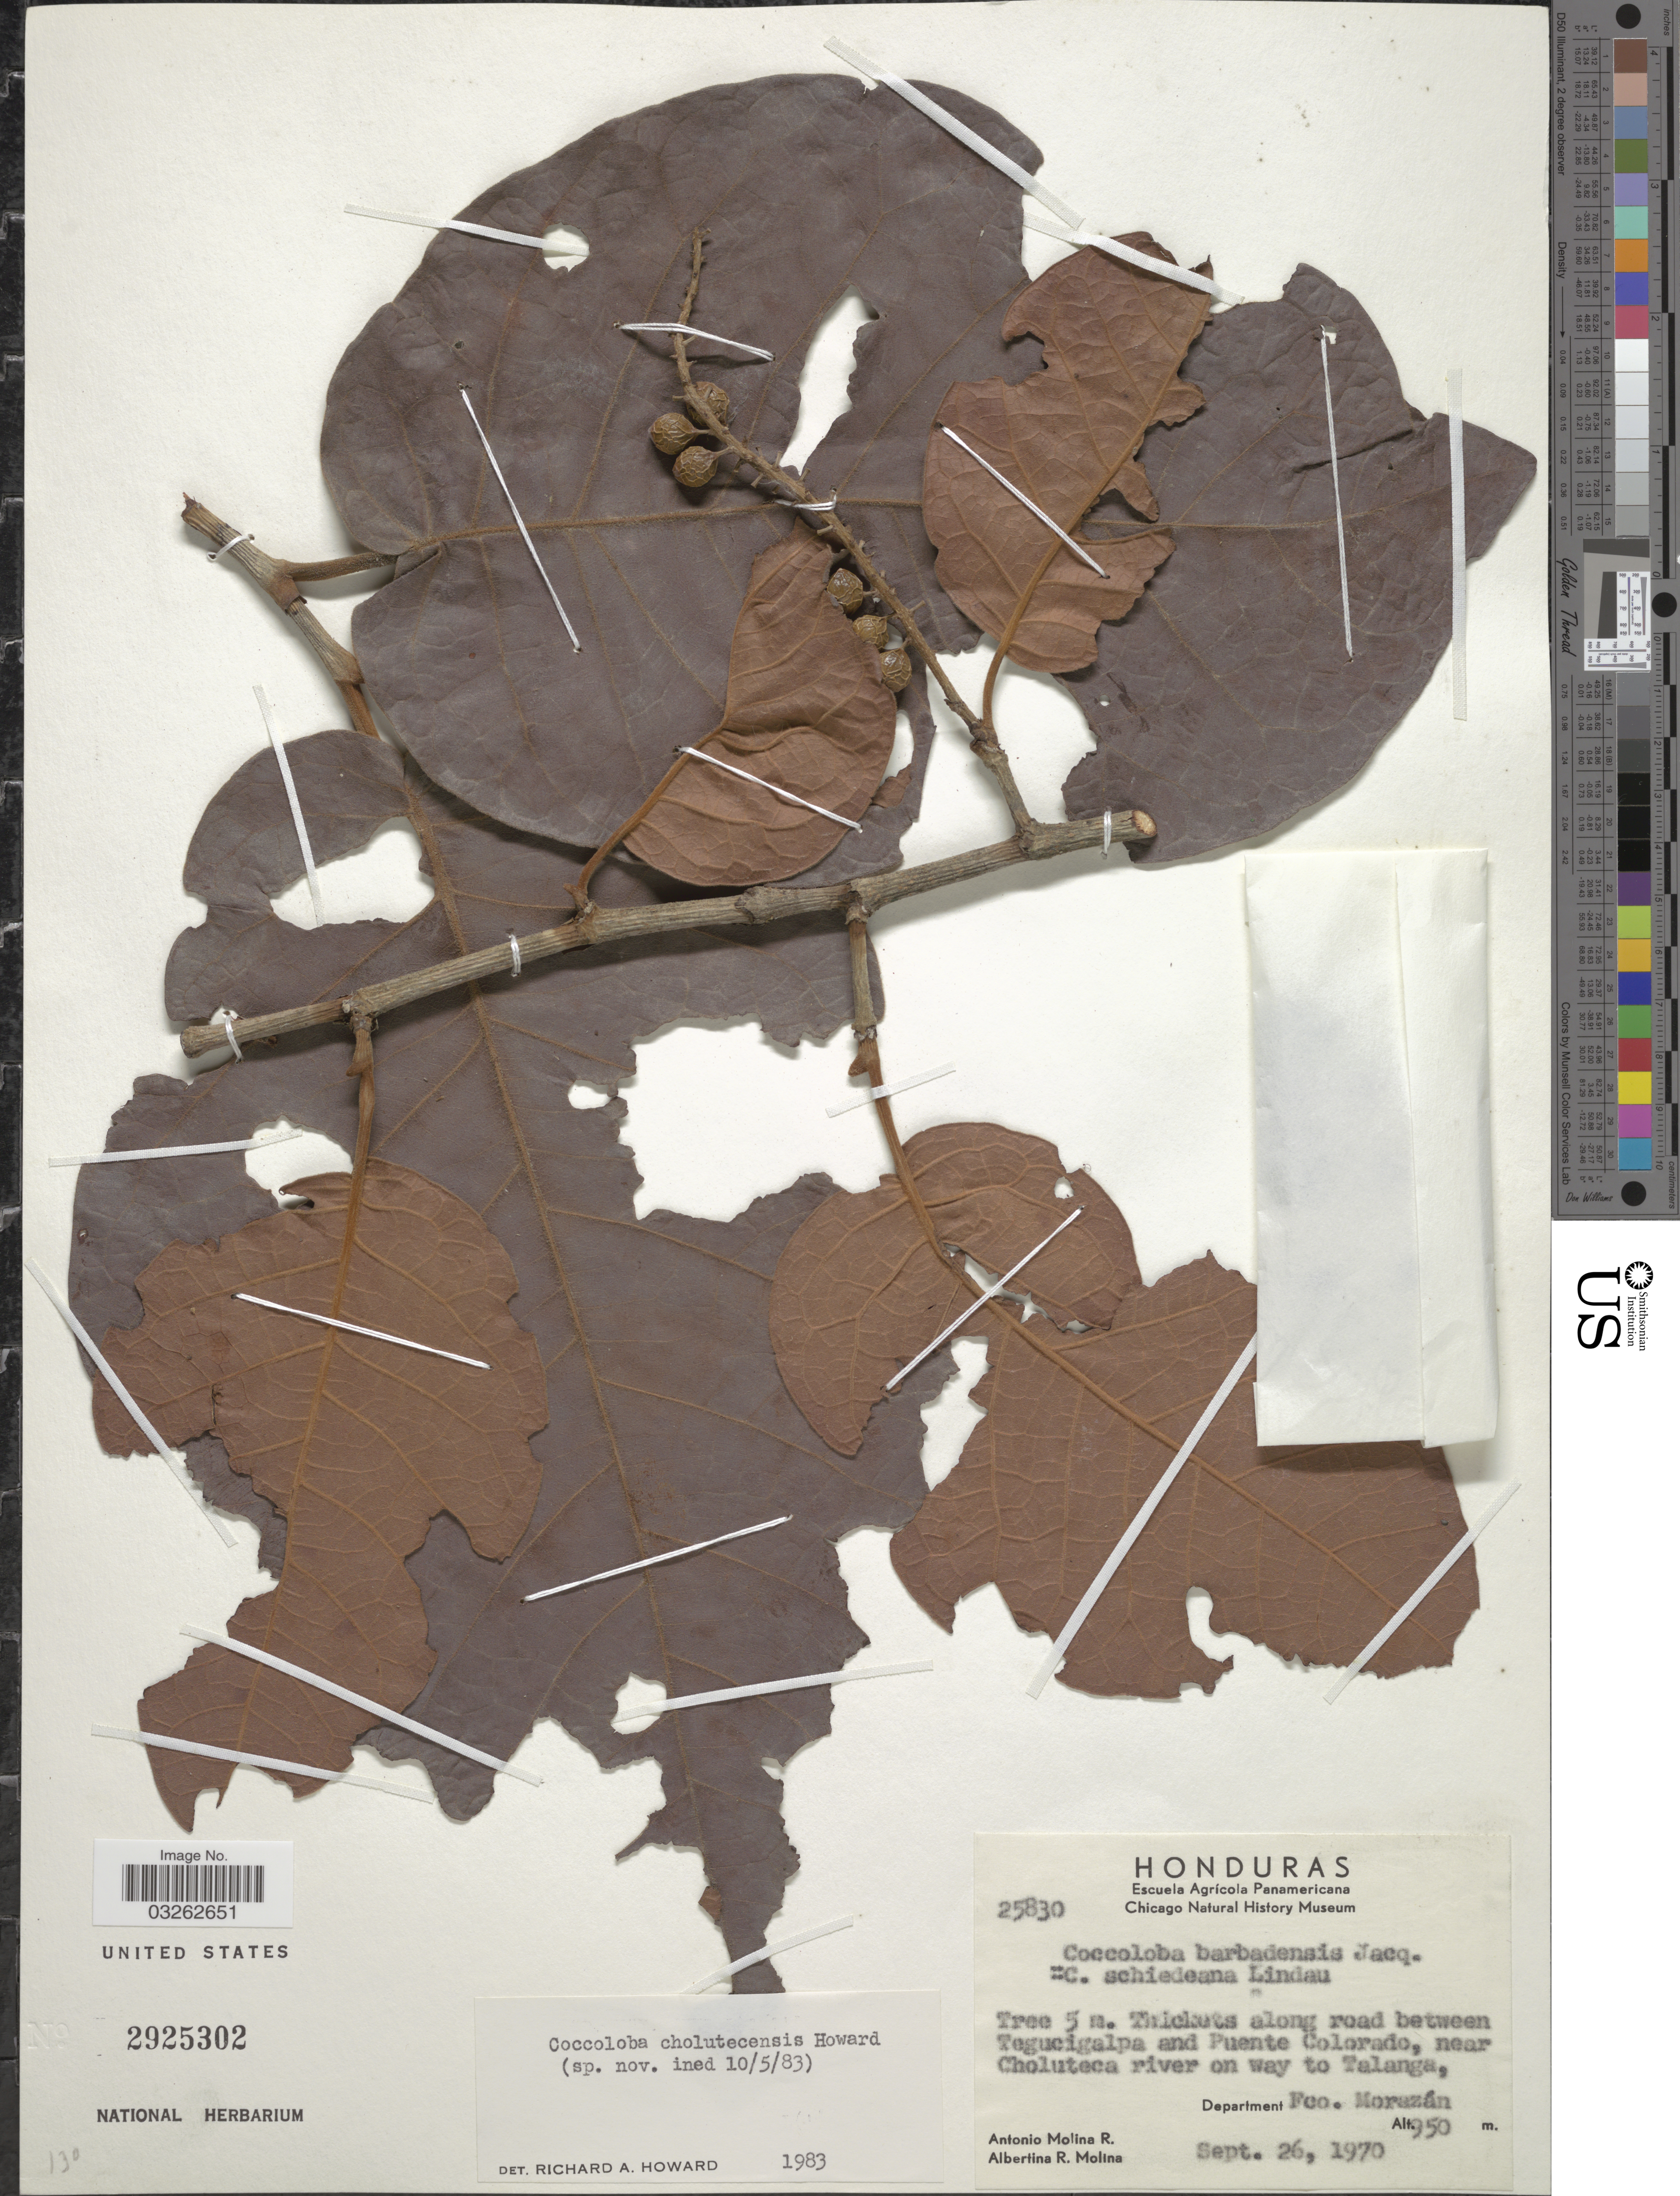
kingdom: Plantae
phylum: Tracheophyta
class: Magnoliopsida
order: Caryophyllales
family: Polygonaceae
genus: Coccoloba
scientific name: Coccoloba cholutecensis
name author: R.A. Howard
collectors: A. Molina R. & A. R. Molina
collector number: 25830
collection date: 1970-09-26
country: Honduras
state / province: Fco. Morazán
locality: Thickets along road between Tegucigalpa and Puente Colorado, near Choluteca river on way to Talanga, Department Fco. Morazán.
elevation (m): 950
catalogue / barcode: US 2925302